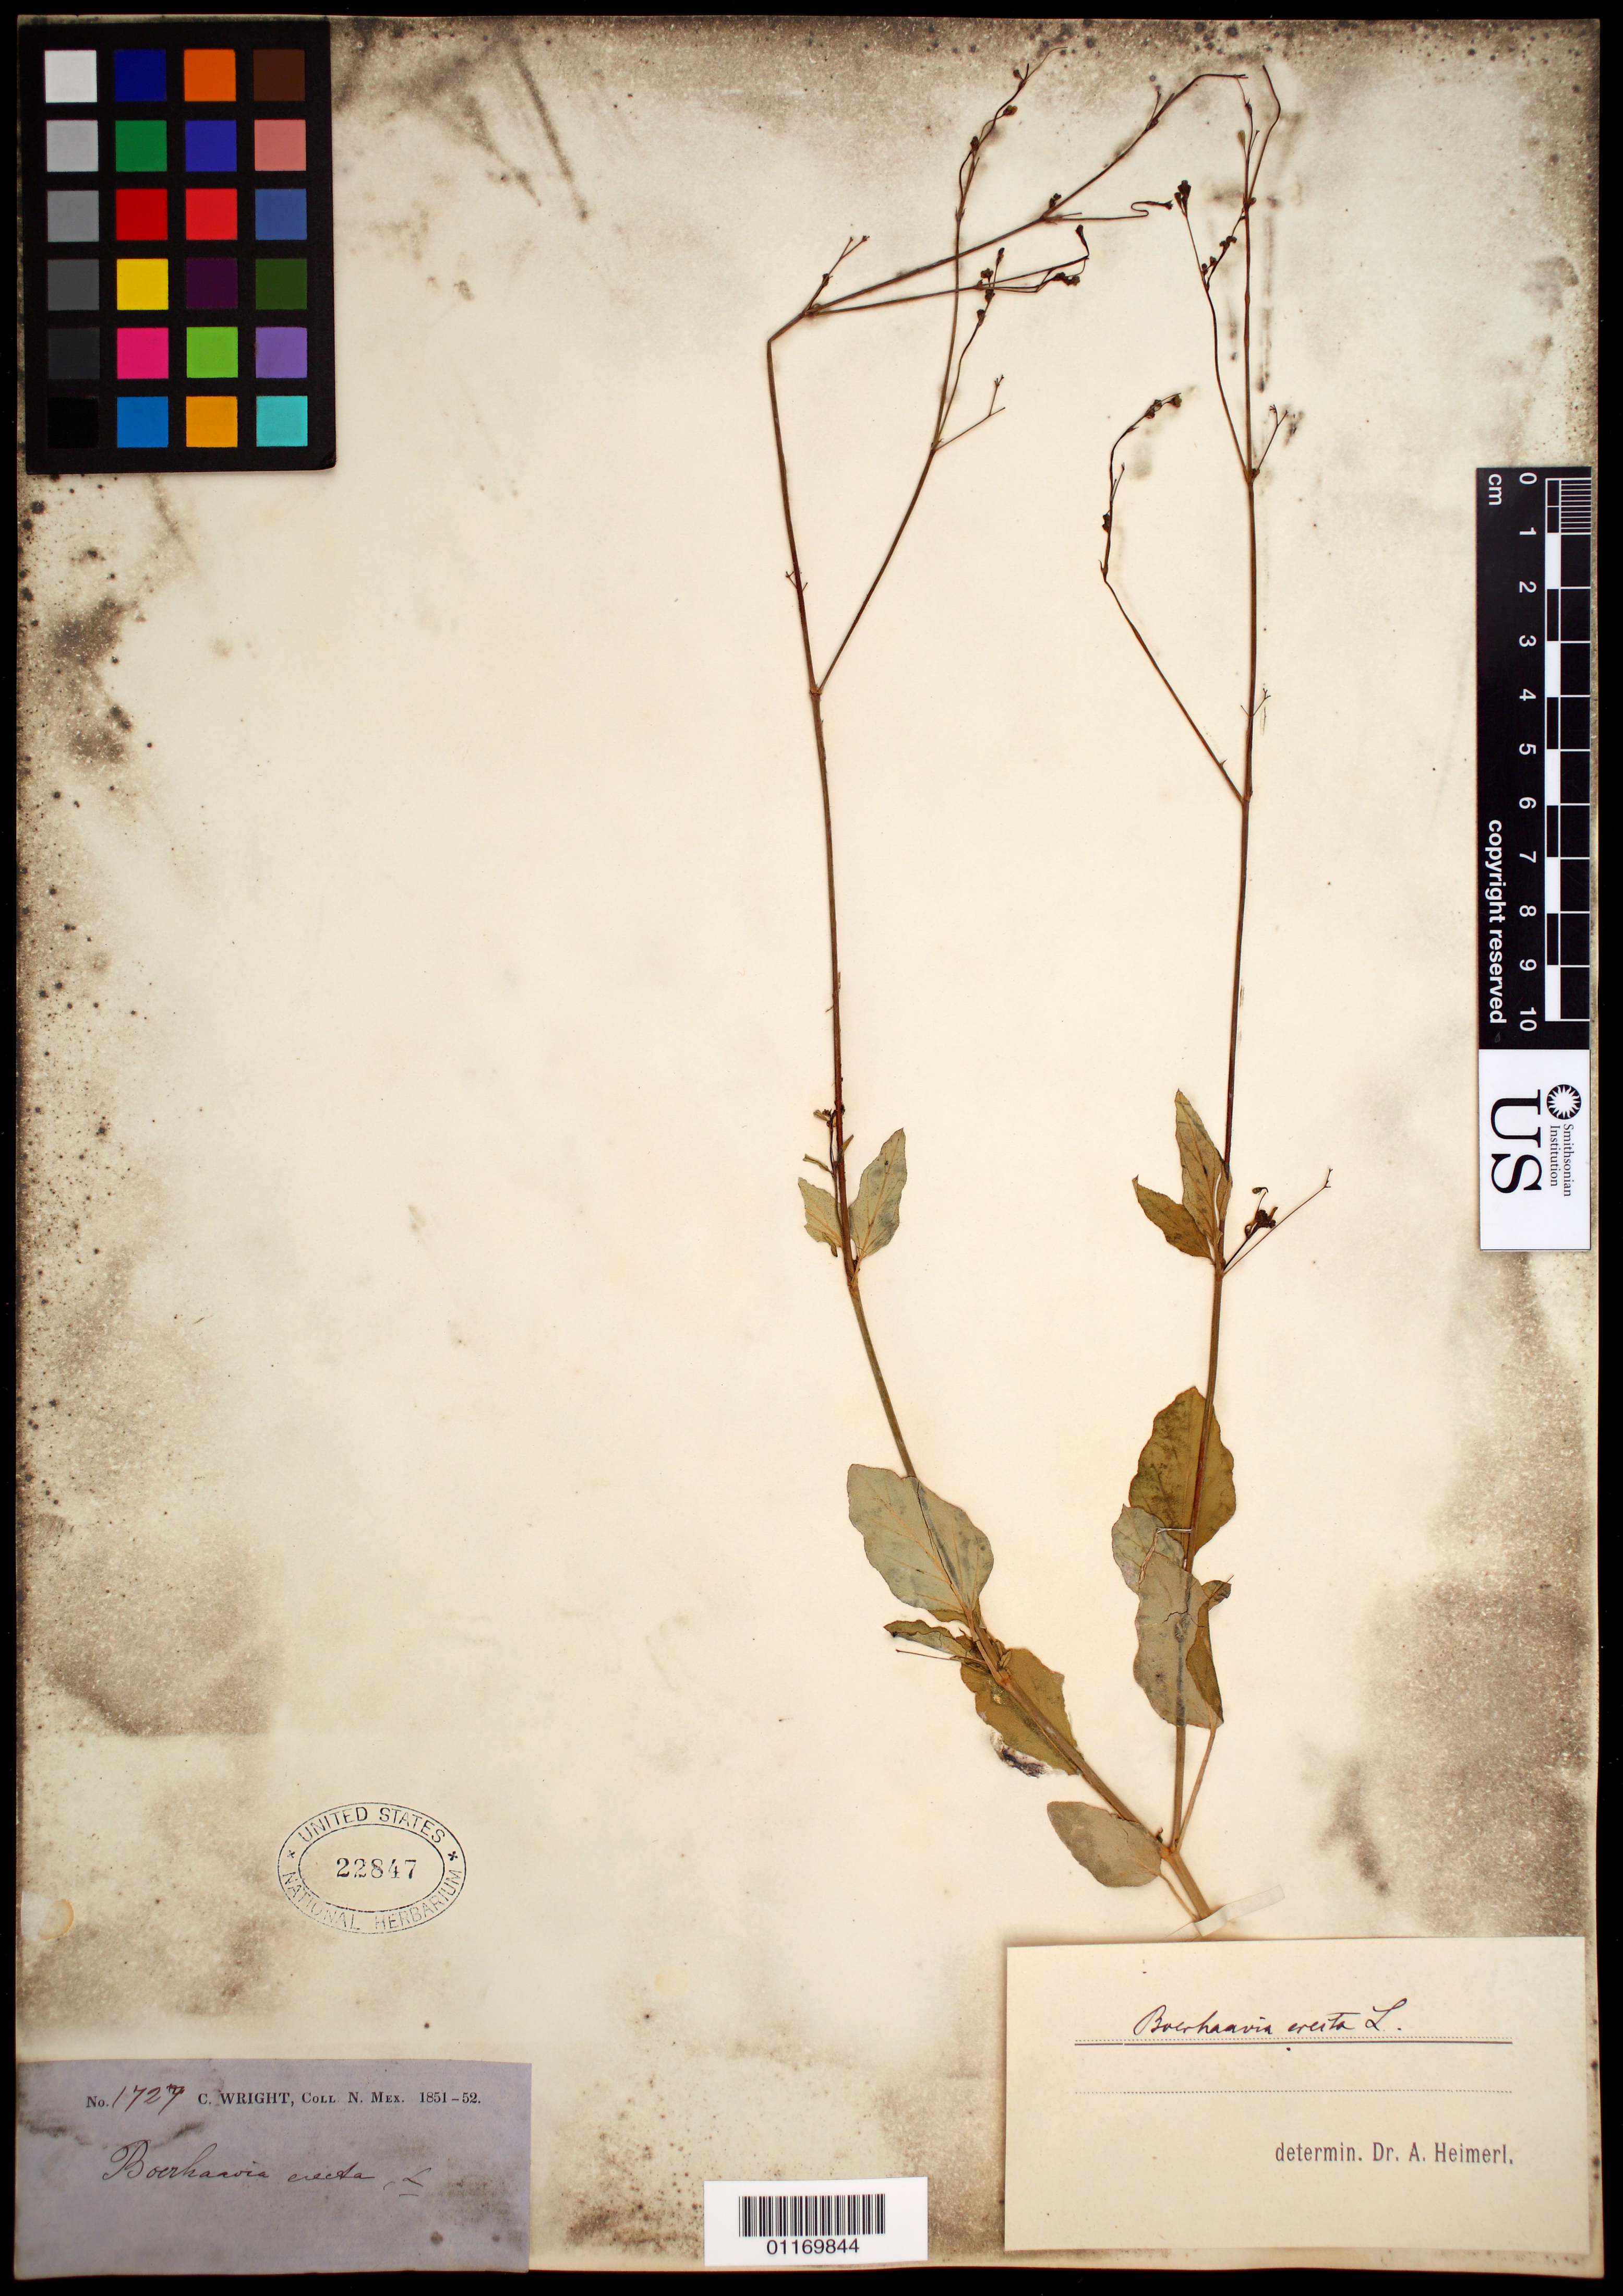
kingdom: Plantae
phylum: Tracheophyta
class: Magnoliopsida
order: Caryophyllales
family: Nyctaginaceae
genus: Boerhavia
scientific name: Boerhavia erecta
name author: L.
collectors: C. Wright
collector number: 1727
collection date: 1851/1852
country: United States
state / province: New Mexico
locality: "N. Mex." [=northern Mexico or New Mexico? either way possibly referring to present-day Arizona or Texas]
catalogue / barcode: US 22847